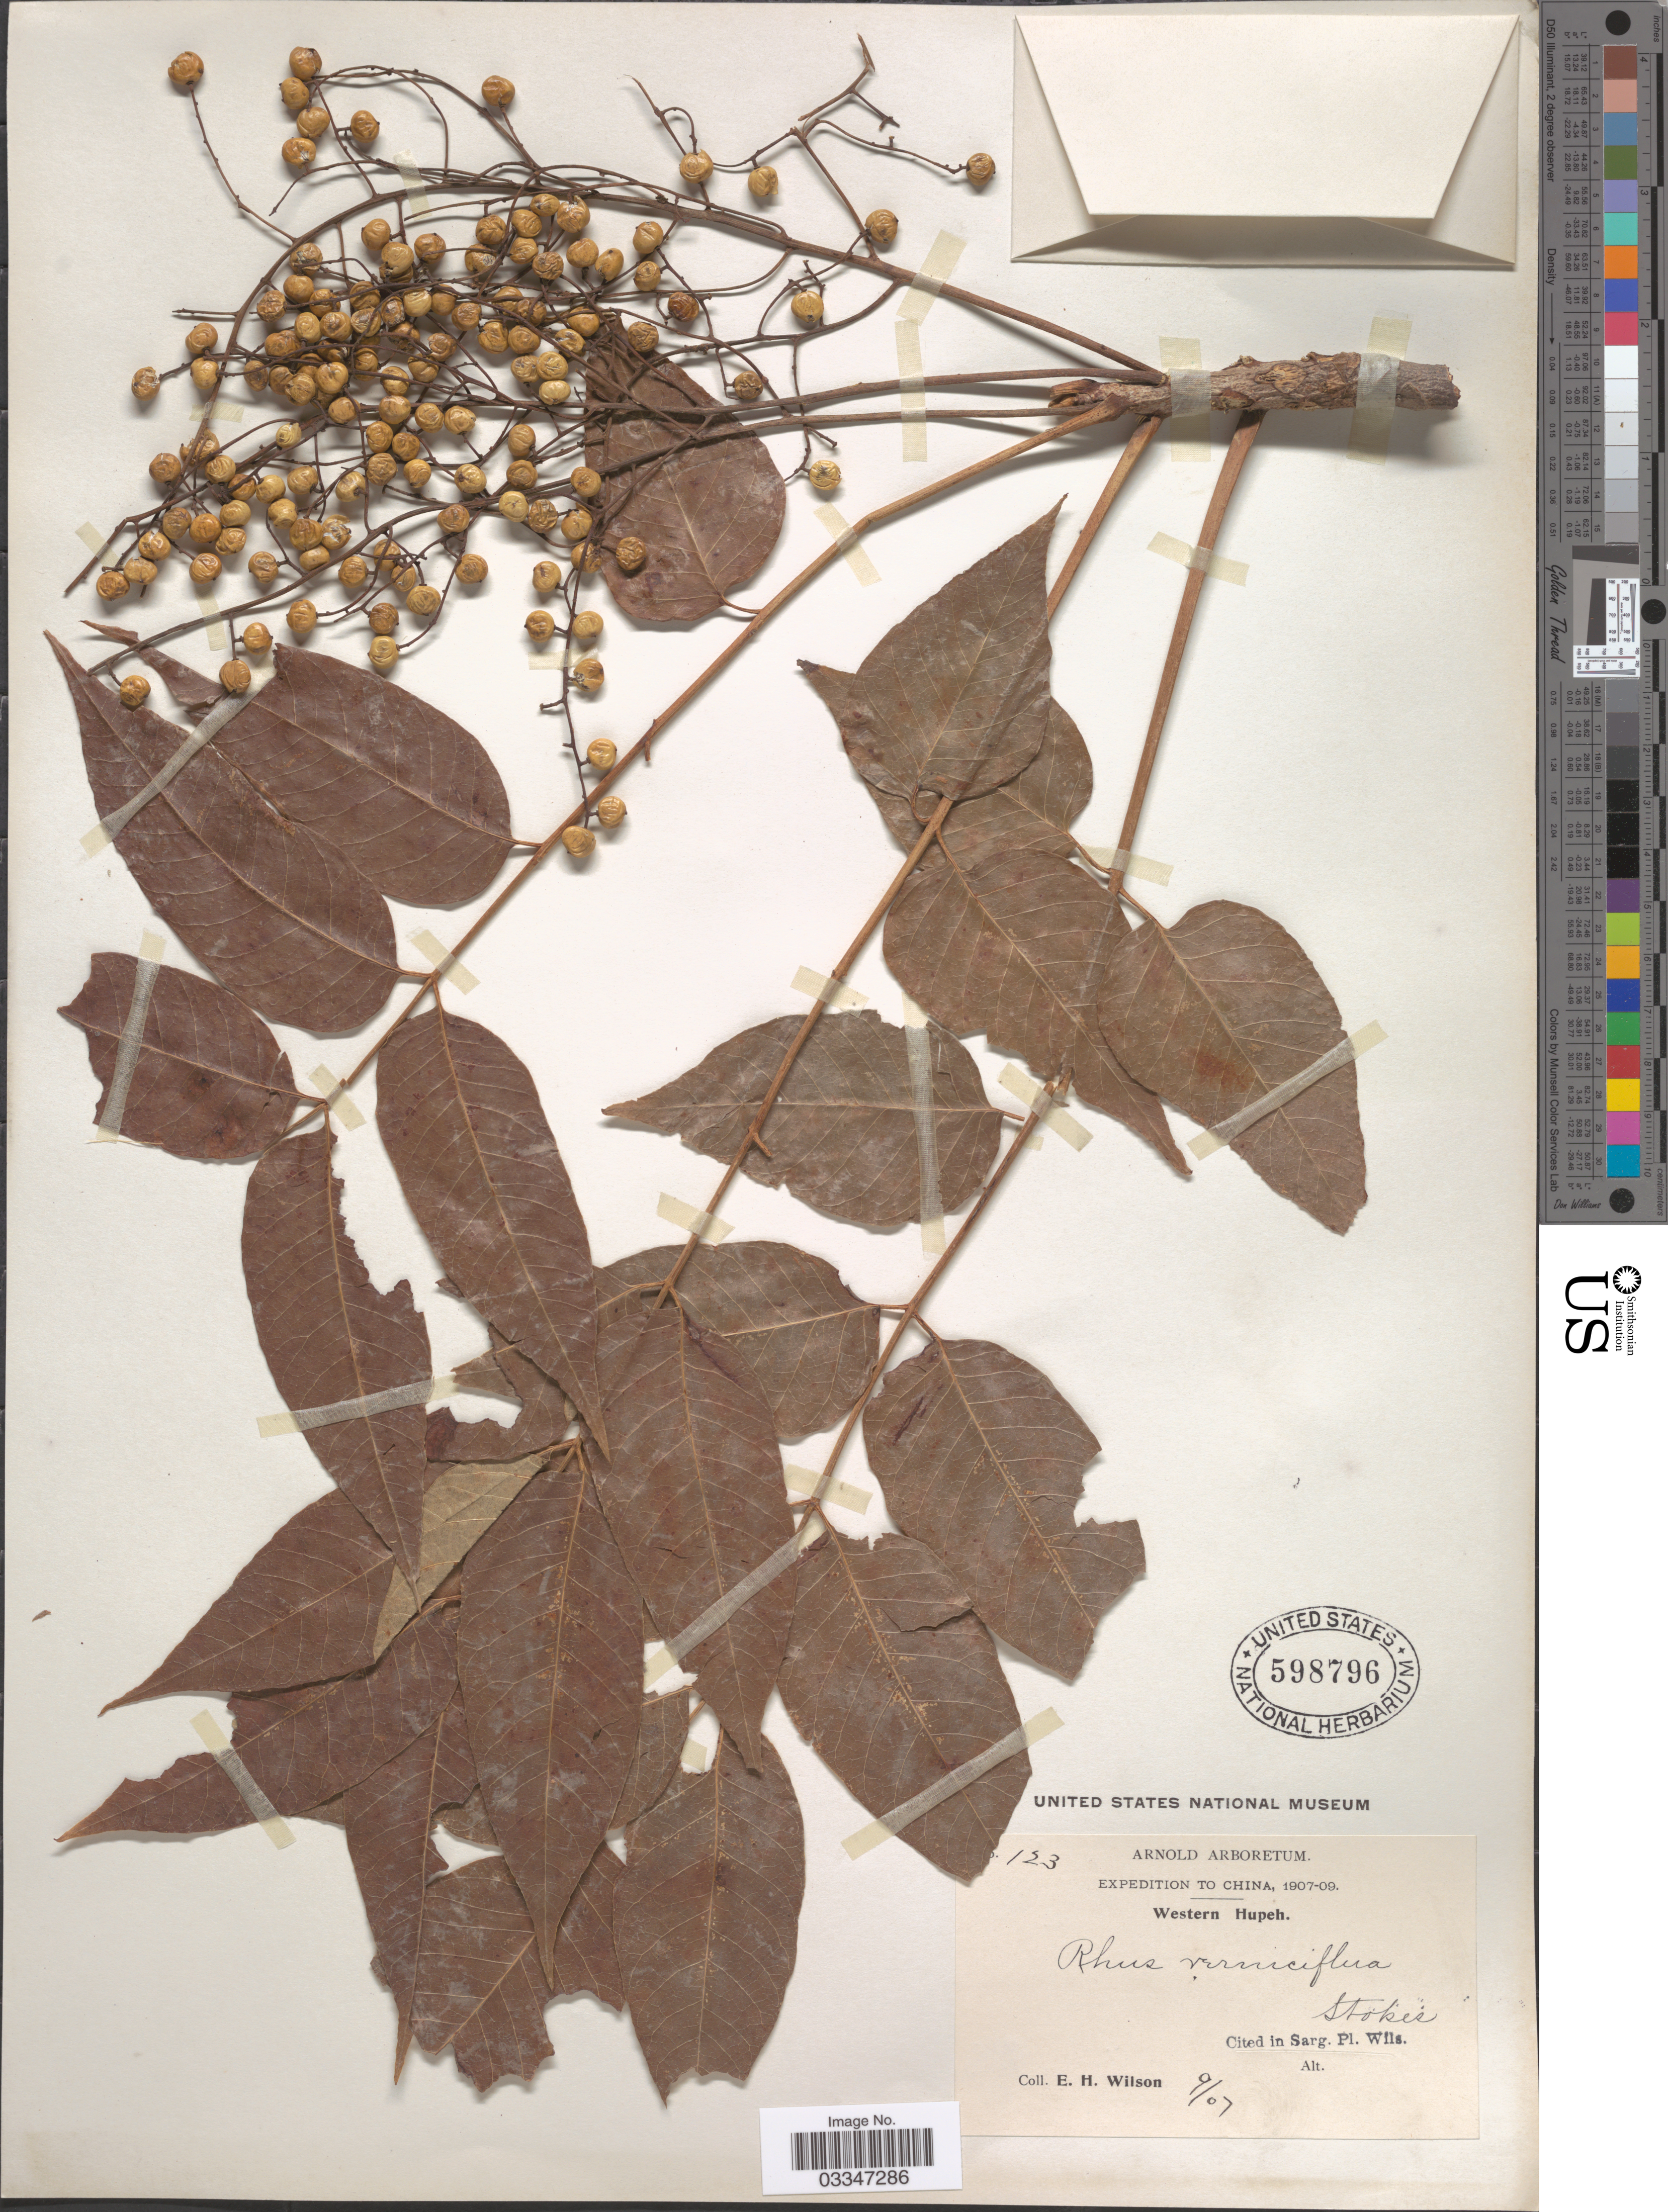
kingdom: Plantae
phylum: Tracheophyta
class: Magnoliopsida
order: Sapindales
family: Anacardiaceae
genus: Rhus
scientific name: Rhus verniciflua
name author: Stokes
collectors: E. Wilson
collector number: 123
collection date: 1907-09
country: China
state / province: Hubei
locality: Western Hupeh.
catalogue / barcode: US 598796